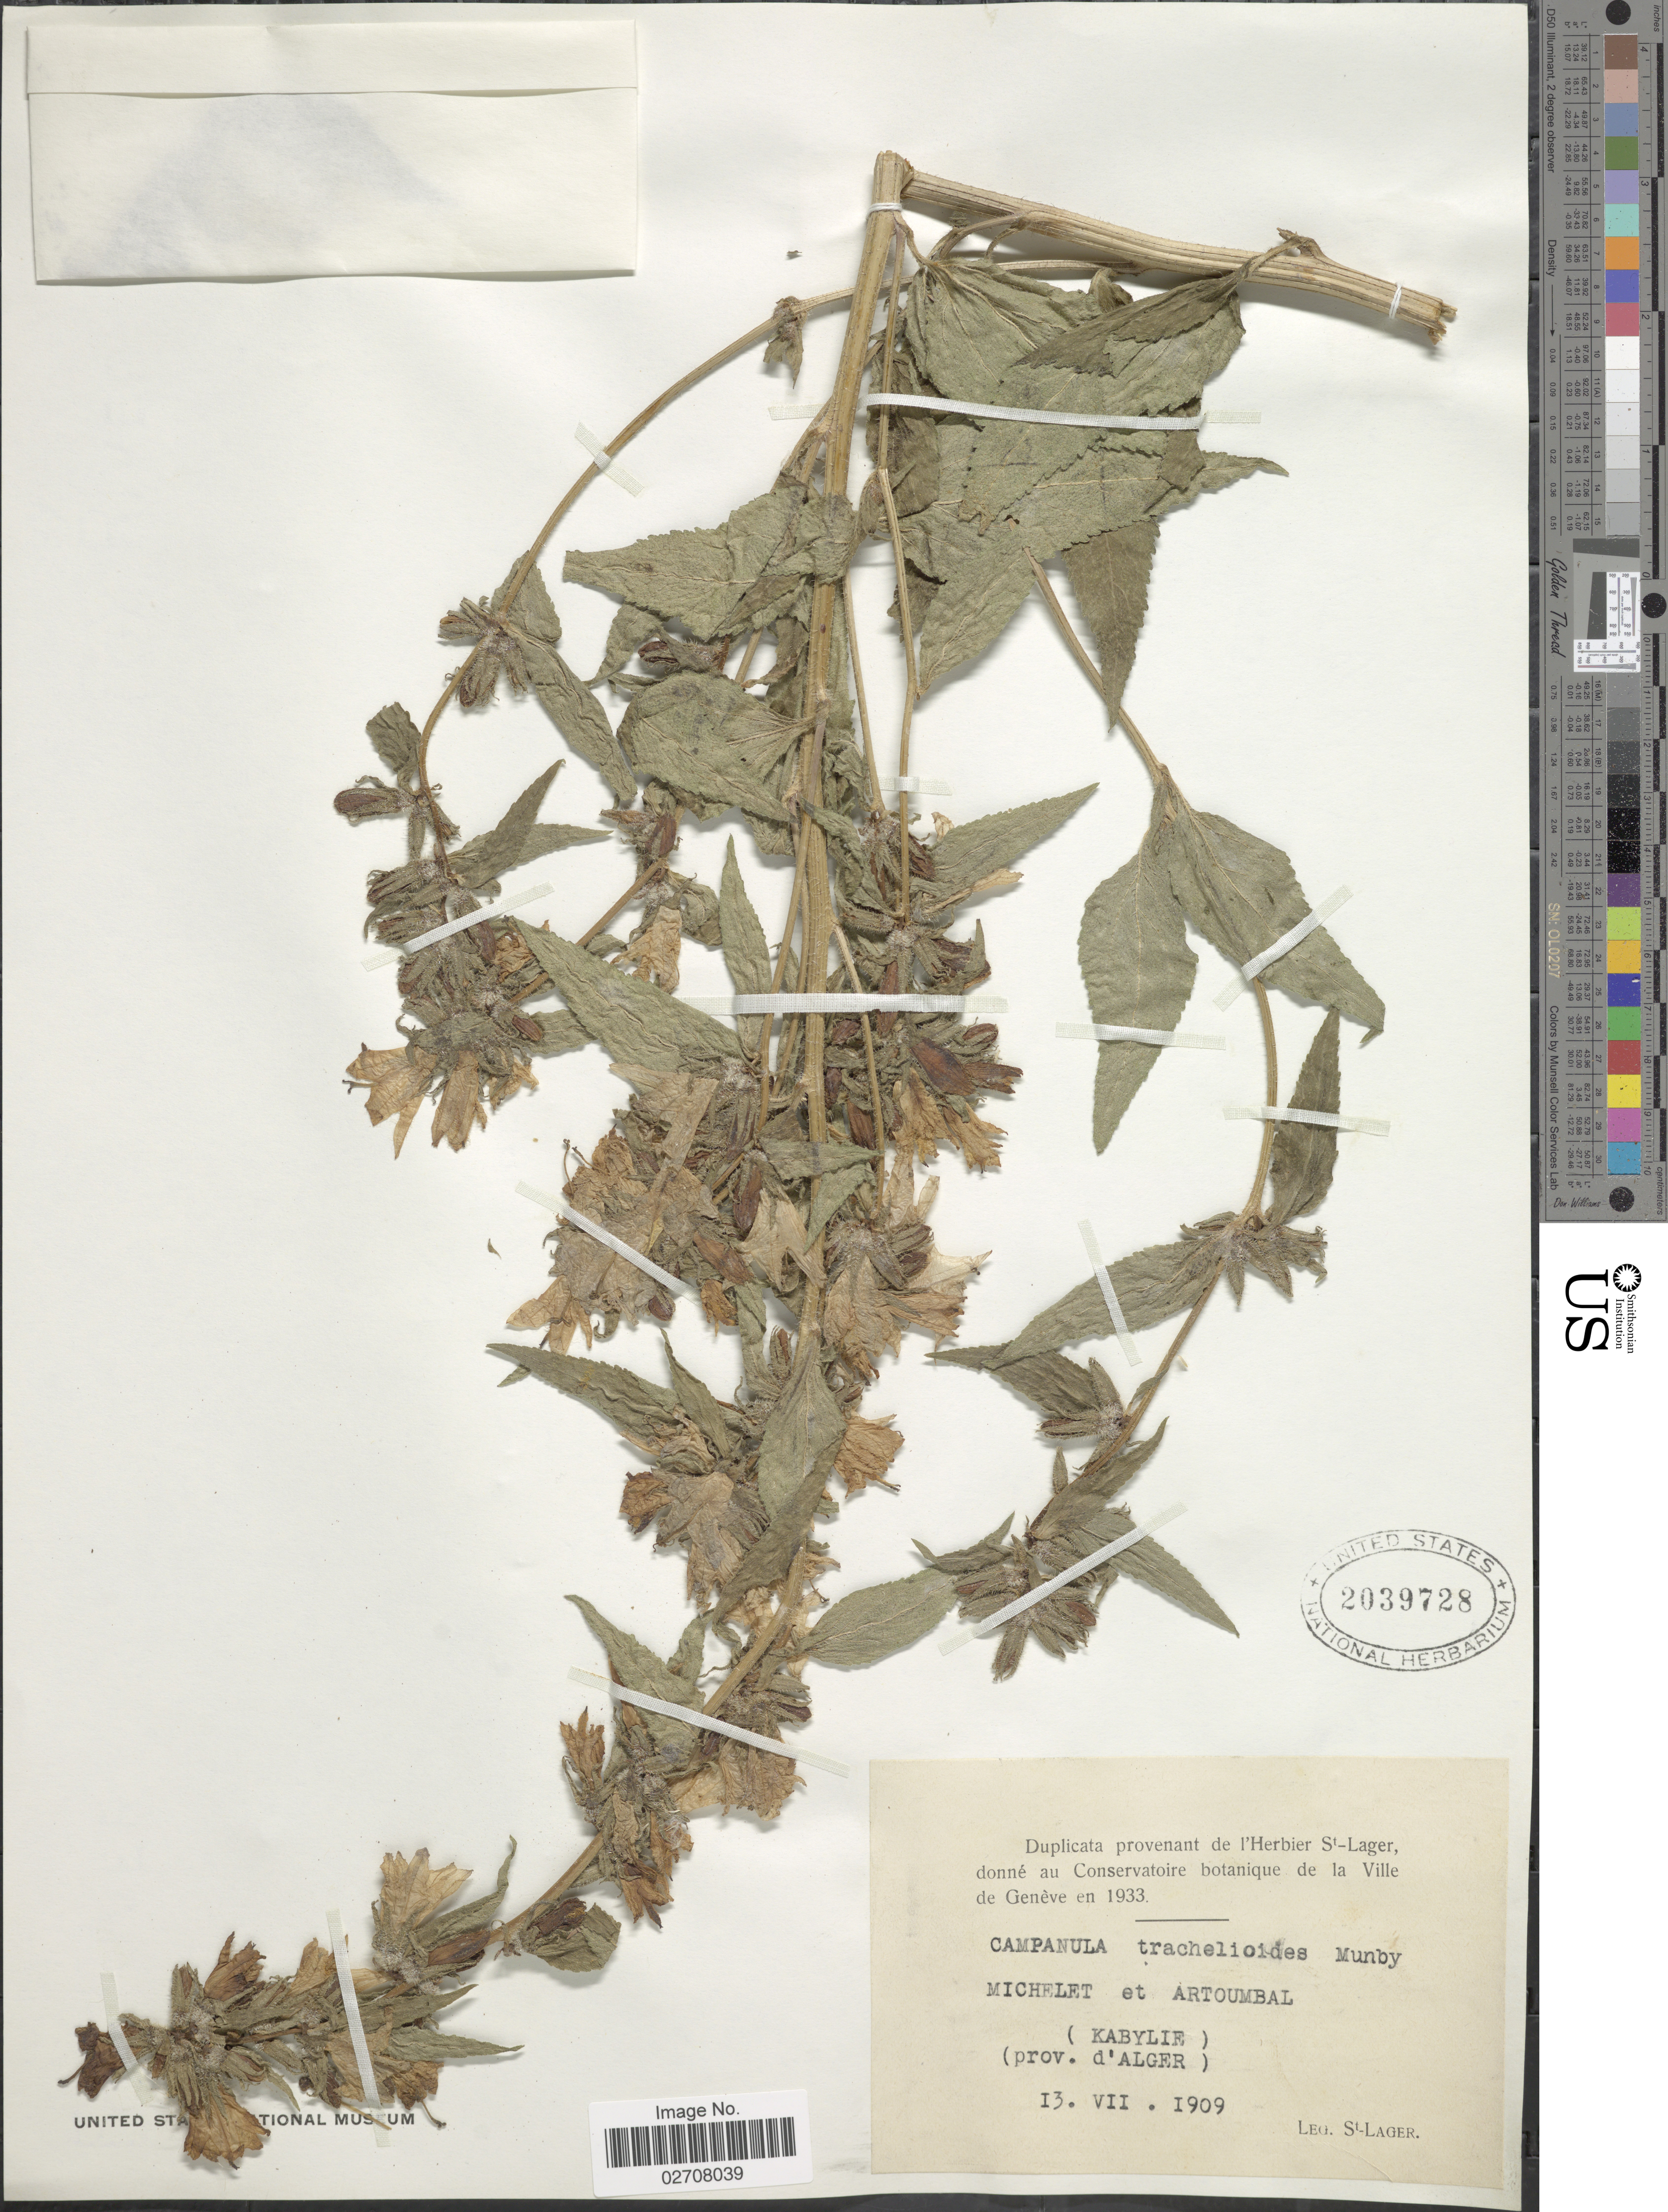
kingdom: Plantae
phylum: Tracheophyta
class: Magnoliopsida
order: Asterales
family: Campanulaceae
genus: Campanula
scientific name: Campanula trachelioides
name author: M. Bieb.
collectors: S. Lager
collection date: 1909-07-13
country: Algeria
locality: Michelet et Artoumbal, Kabylie, Prov. d'Alger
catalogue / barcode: US 2039728